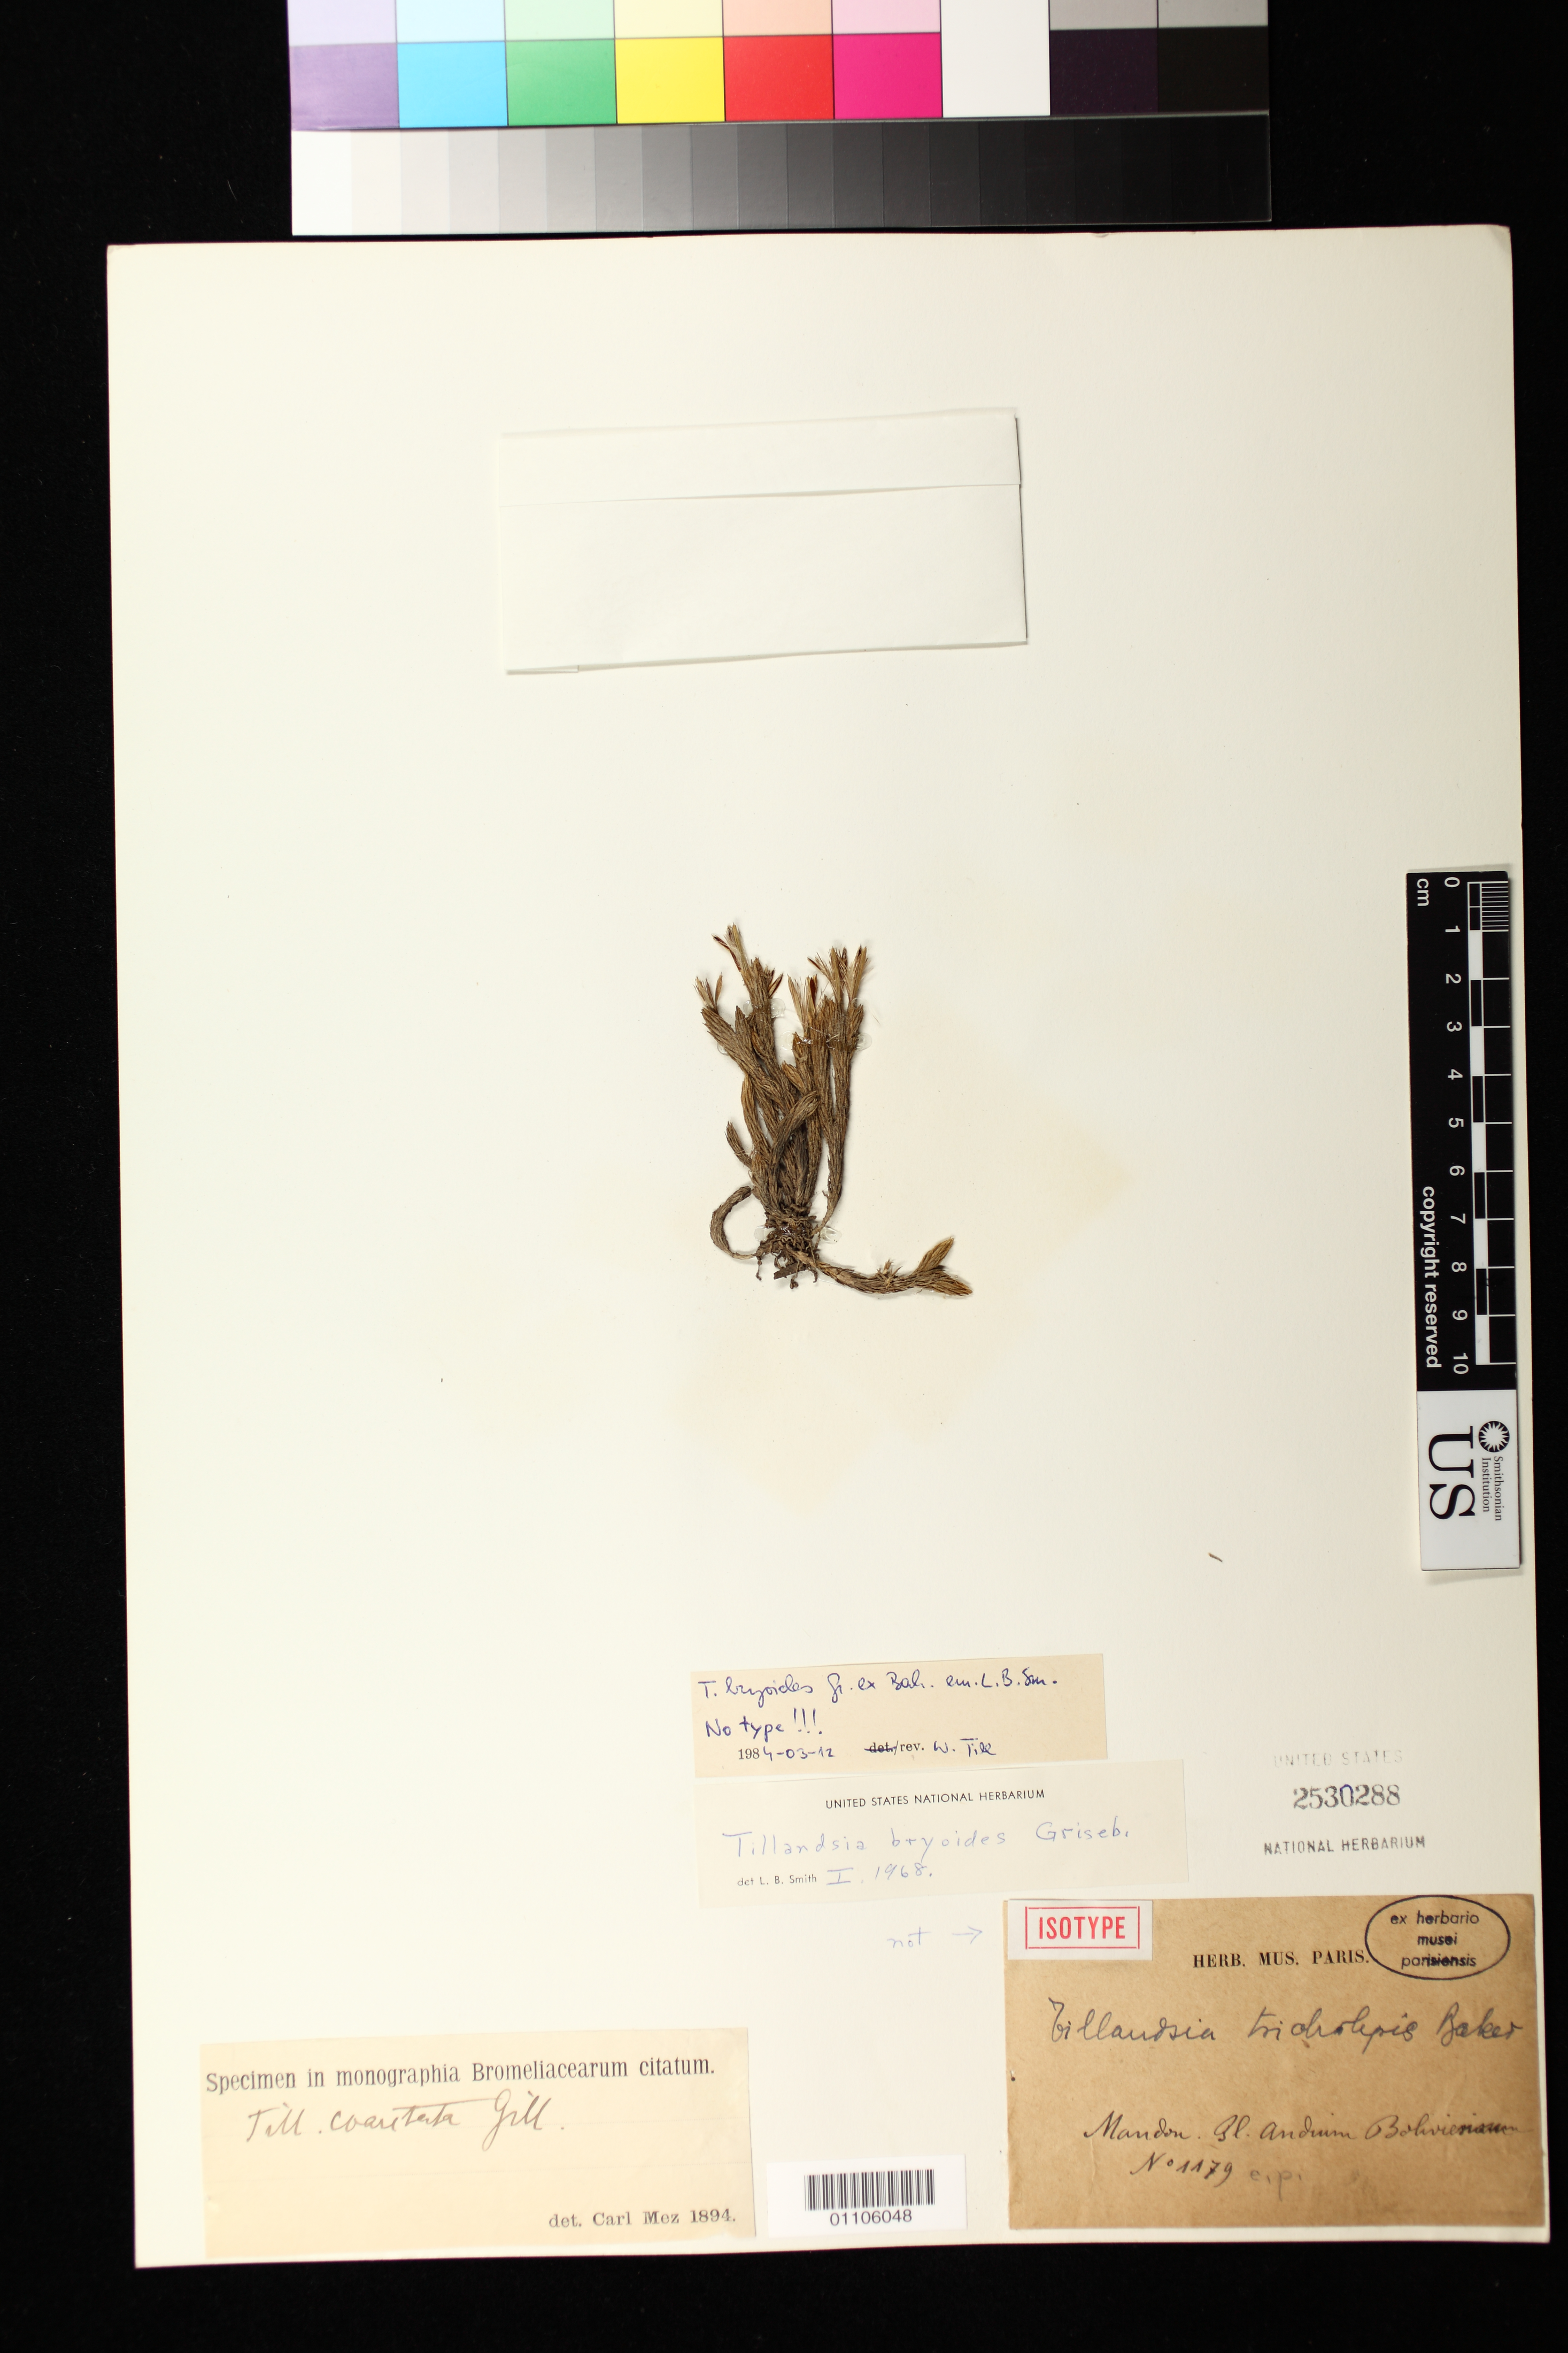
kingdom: Plantae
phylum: Tracheophyta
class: Liliopsida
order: Poales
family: Bromeliaceae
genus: Tillandsia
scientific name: Tillandsia tricholepis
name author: Baker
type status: Possible Type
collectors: G. Mandon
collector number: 1179 p.p.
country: Bolivia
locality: Andeum Boliviensium.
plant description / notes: Type status uncertain. Originally labeled as isotype of Tillandsia tricholepis Baker; annotated as Tillandsia bryoides Griseb. by L.B. Smith (1968), W. Till (1984, "No Type!!!"). Mandon 1179 is the type collection of Tillandsia tricholepis Baker but is apparently a mixed collection (T. tricholepis & T. bryoides); unclear whether both elements of Mandon 1179 should be regarded as syntypes.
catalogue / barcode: US 2530288